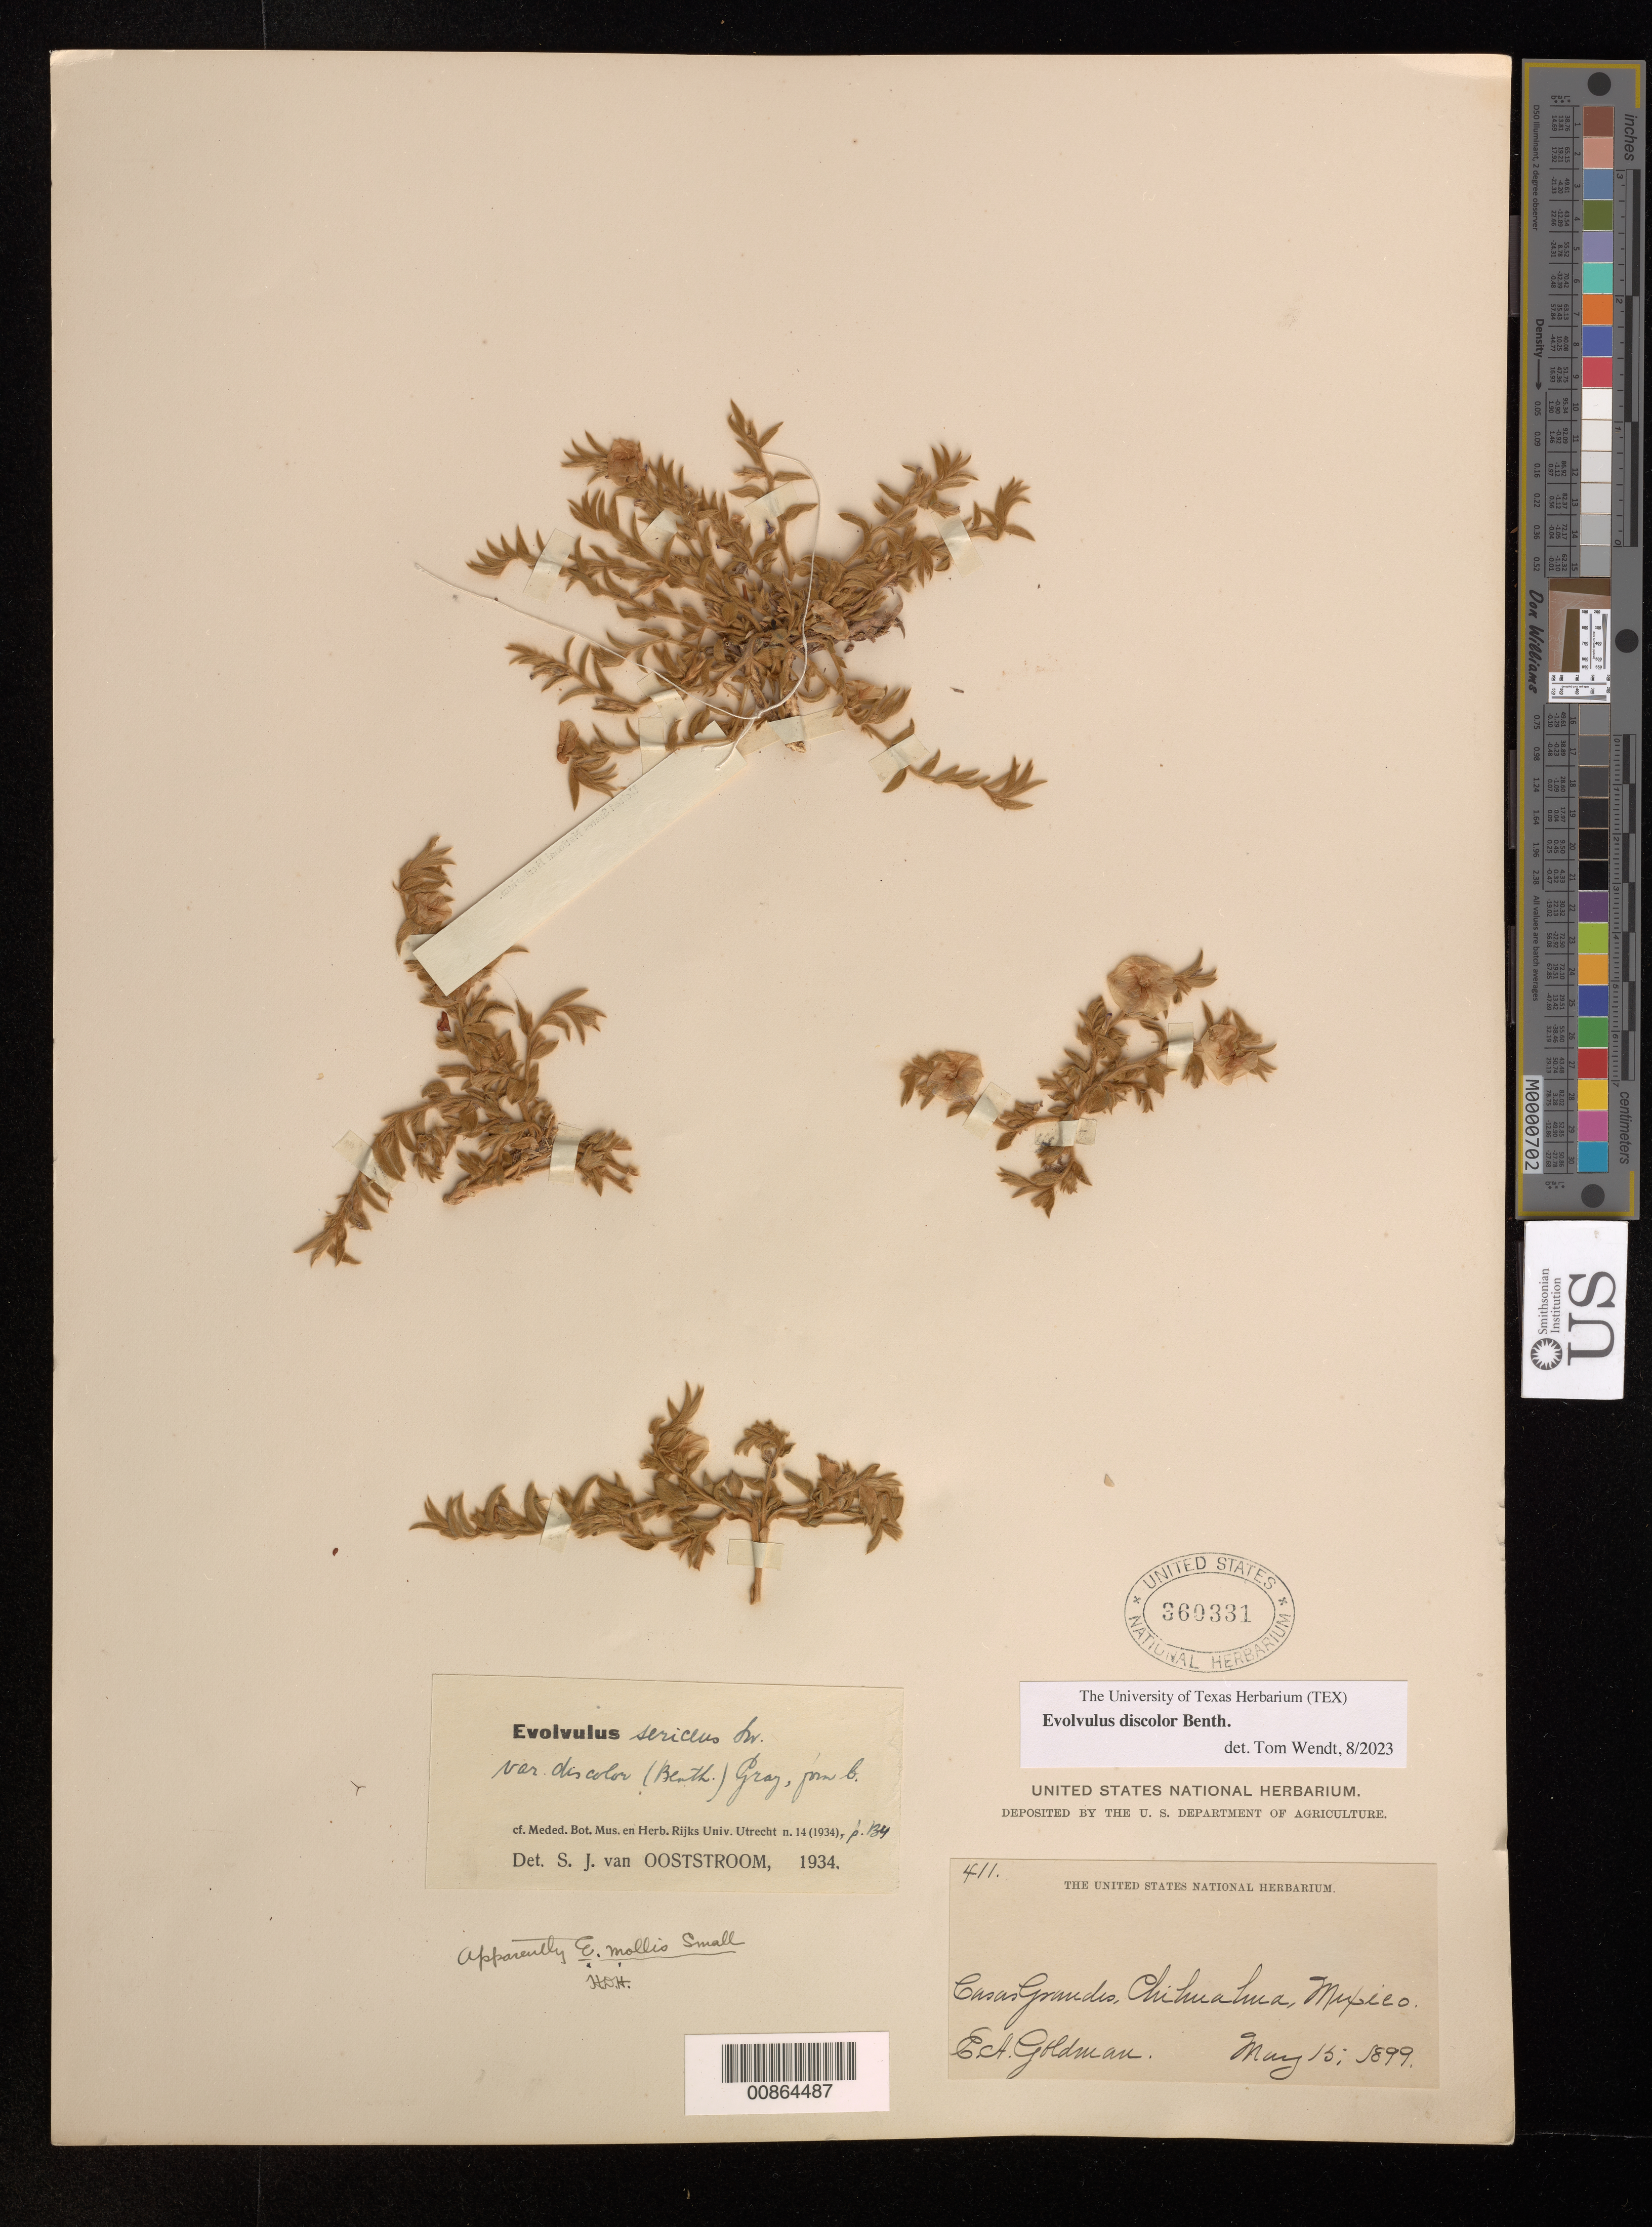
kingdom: Plantae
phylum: Tracheophyta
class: Magnoliopsida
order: Solanales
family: Convolvulaceae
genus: Evolvulus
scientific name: Evolvulus discolor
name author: Benth.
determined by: Wendt, Thomas L.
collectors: E. A. Goldman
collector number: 411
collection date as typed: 15 May 1899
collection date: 1899-05-15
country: Mexico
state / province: Chihuahua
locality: Casas Grandes, Chihuahua.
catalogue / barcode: US 360331